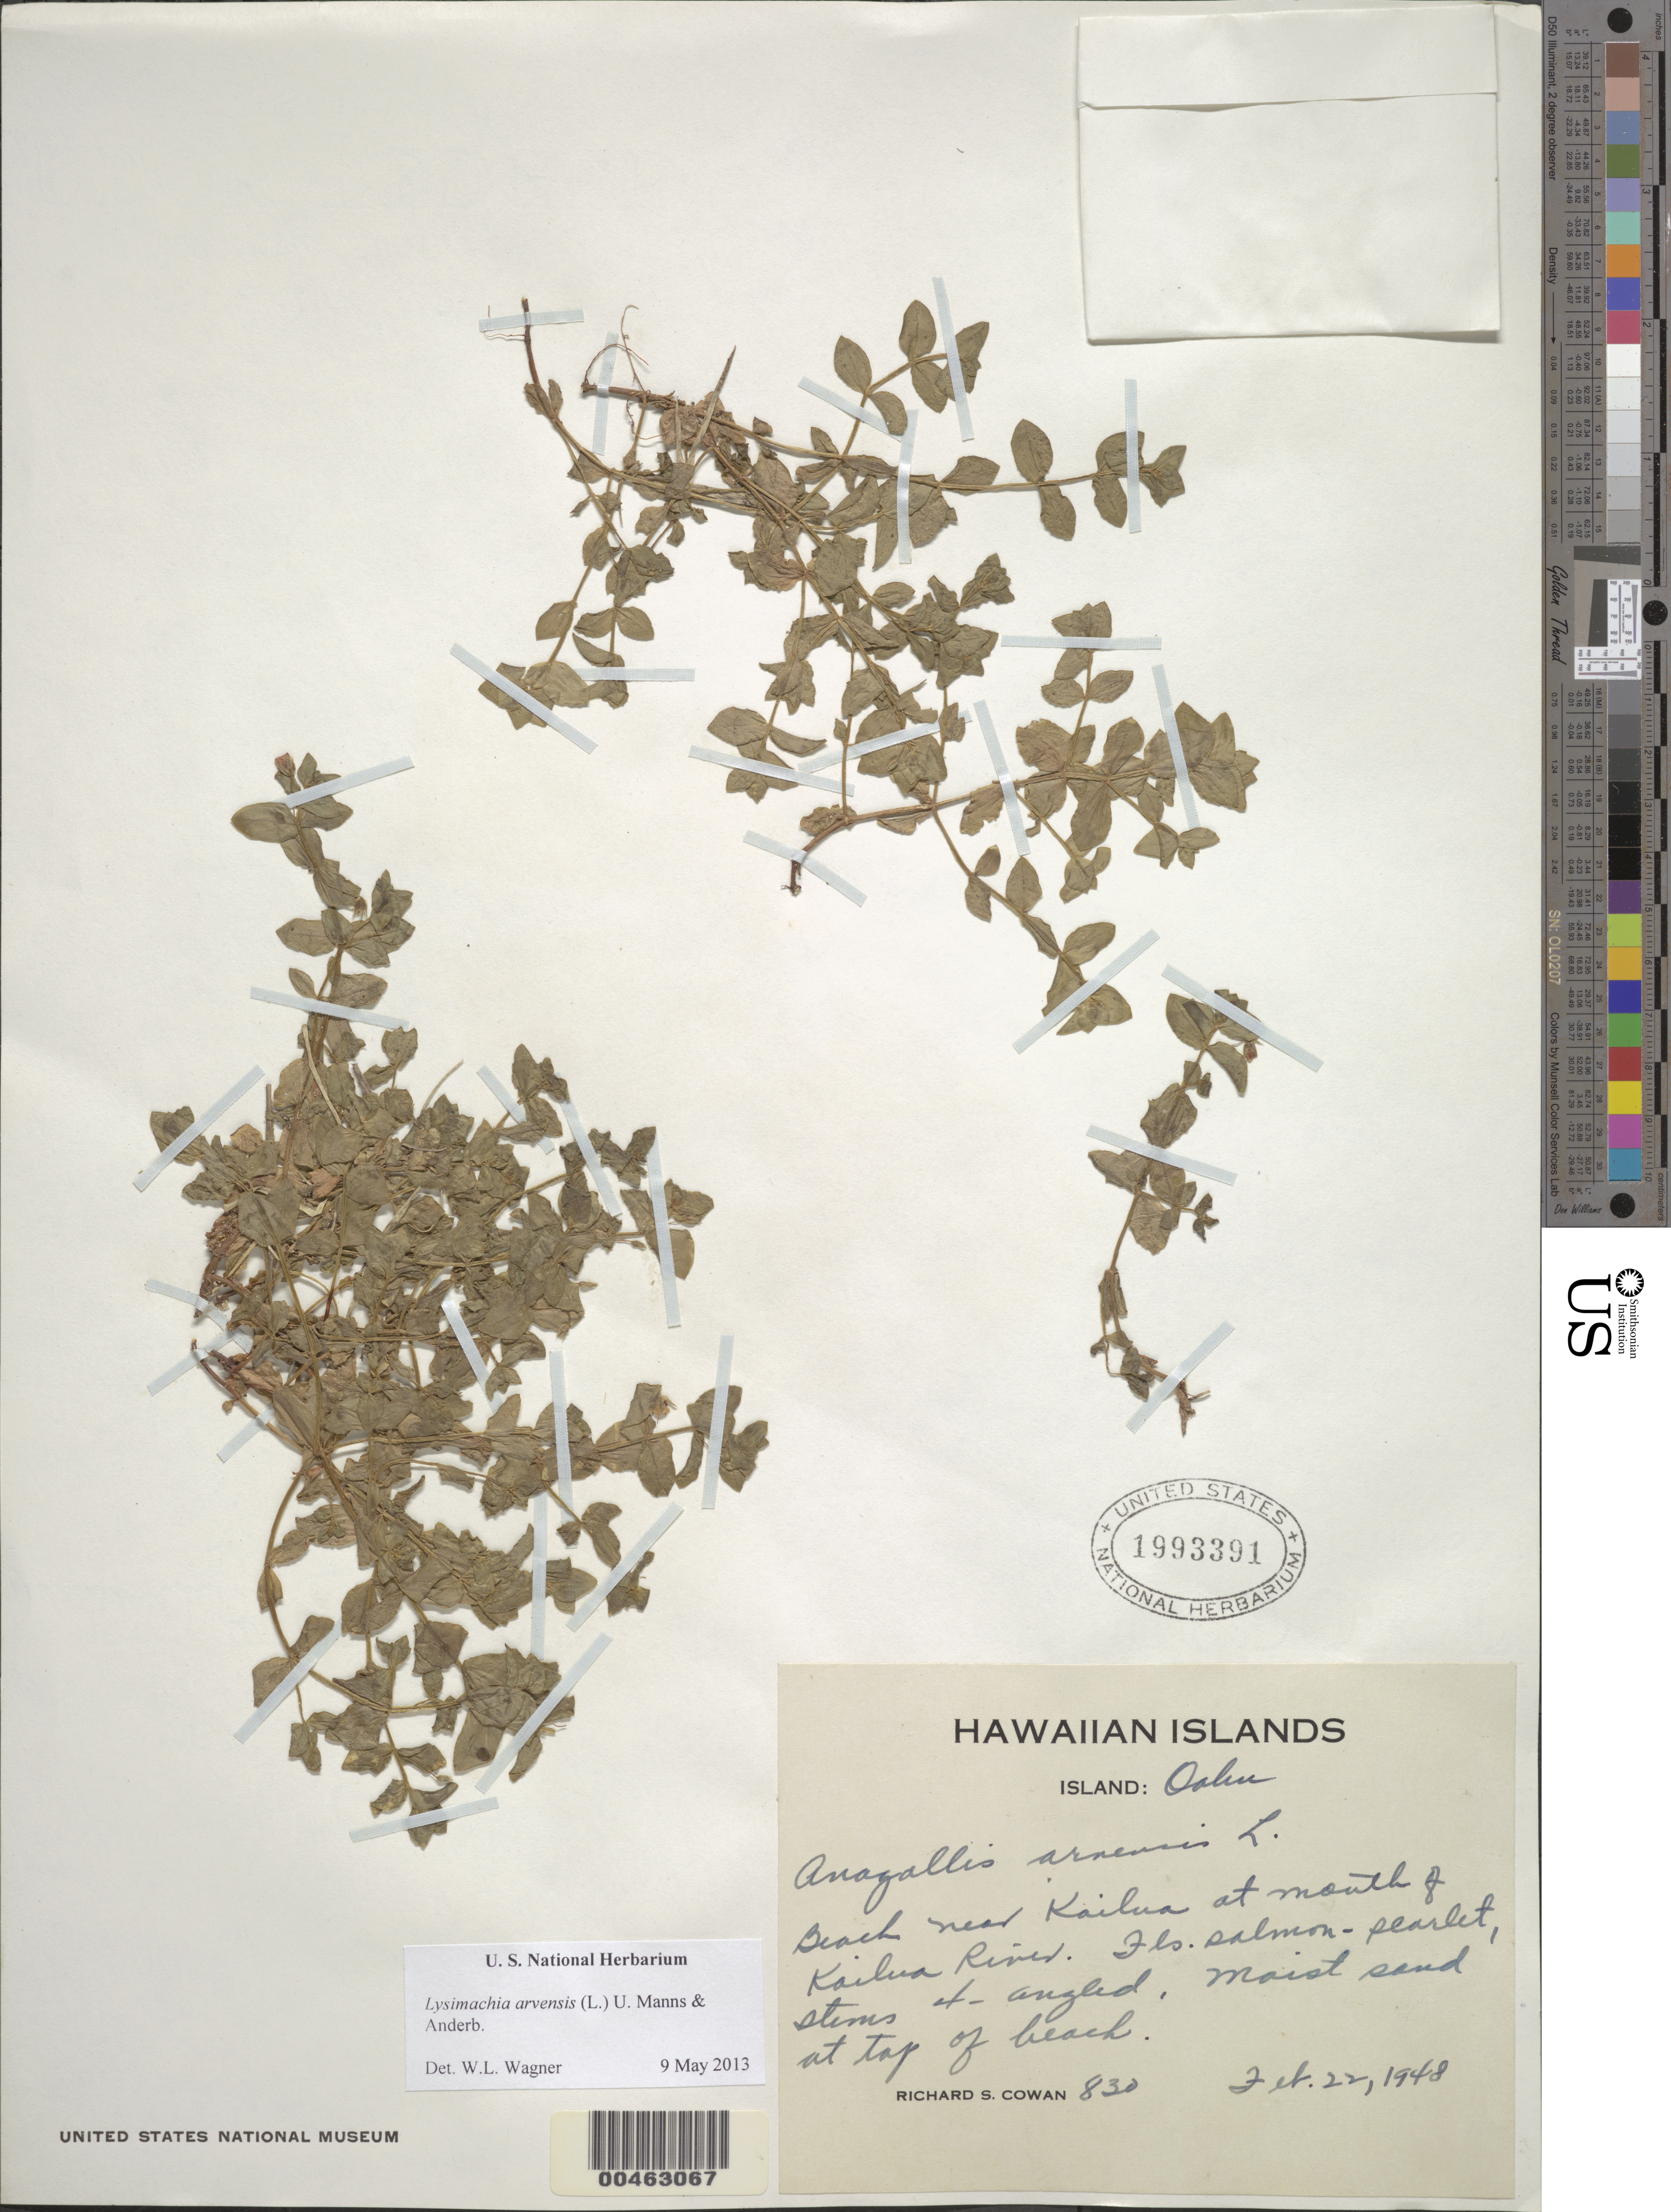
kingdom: Plantae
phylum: Tracheophyta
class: Magnoliopsida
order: Ericales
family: Primulaceae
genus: Lysimachia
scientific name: Lysimachia arvensis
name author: (L.) U. Manns & Anderb.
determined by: Wagner, W. L., (BOT), Smithsonian Institution - National Museum of Natural History (UNITED STATES)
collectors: R. S. Cowan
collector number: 830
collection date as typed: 22 Feb 1948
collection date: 1948-02-22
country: United States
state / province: Hawaii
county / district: Honolulu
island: Oahu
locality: Beach near Kailua at mouth of Kailua River, top of beach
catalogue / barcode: US 1993391